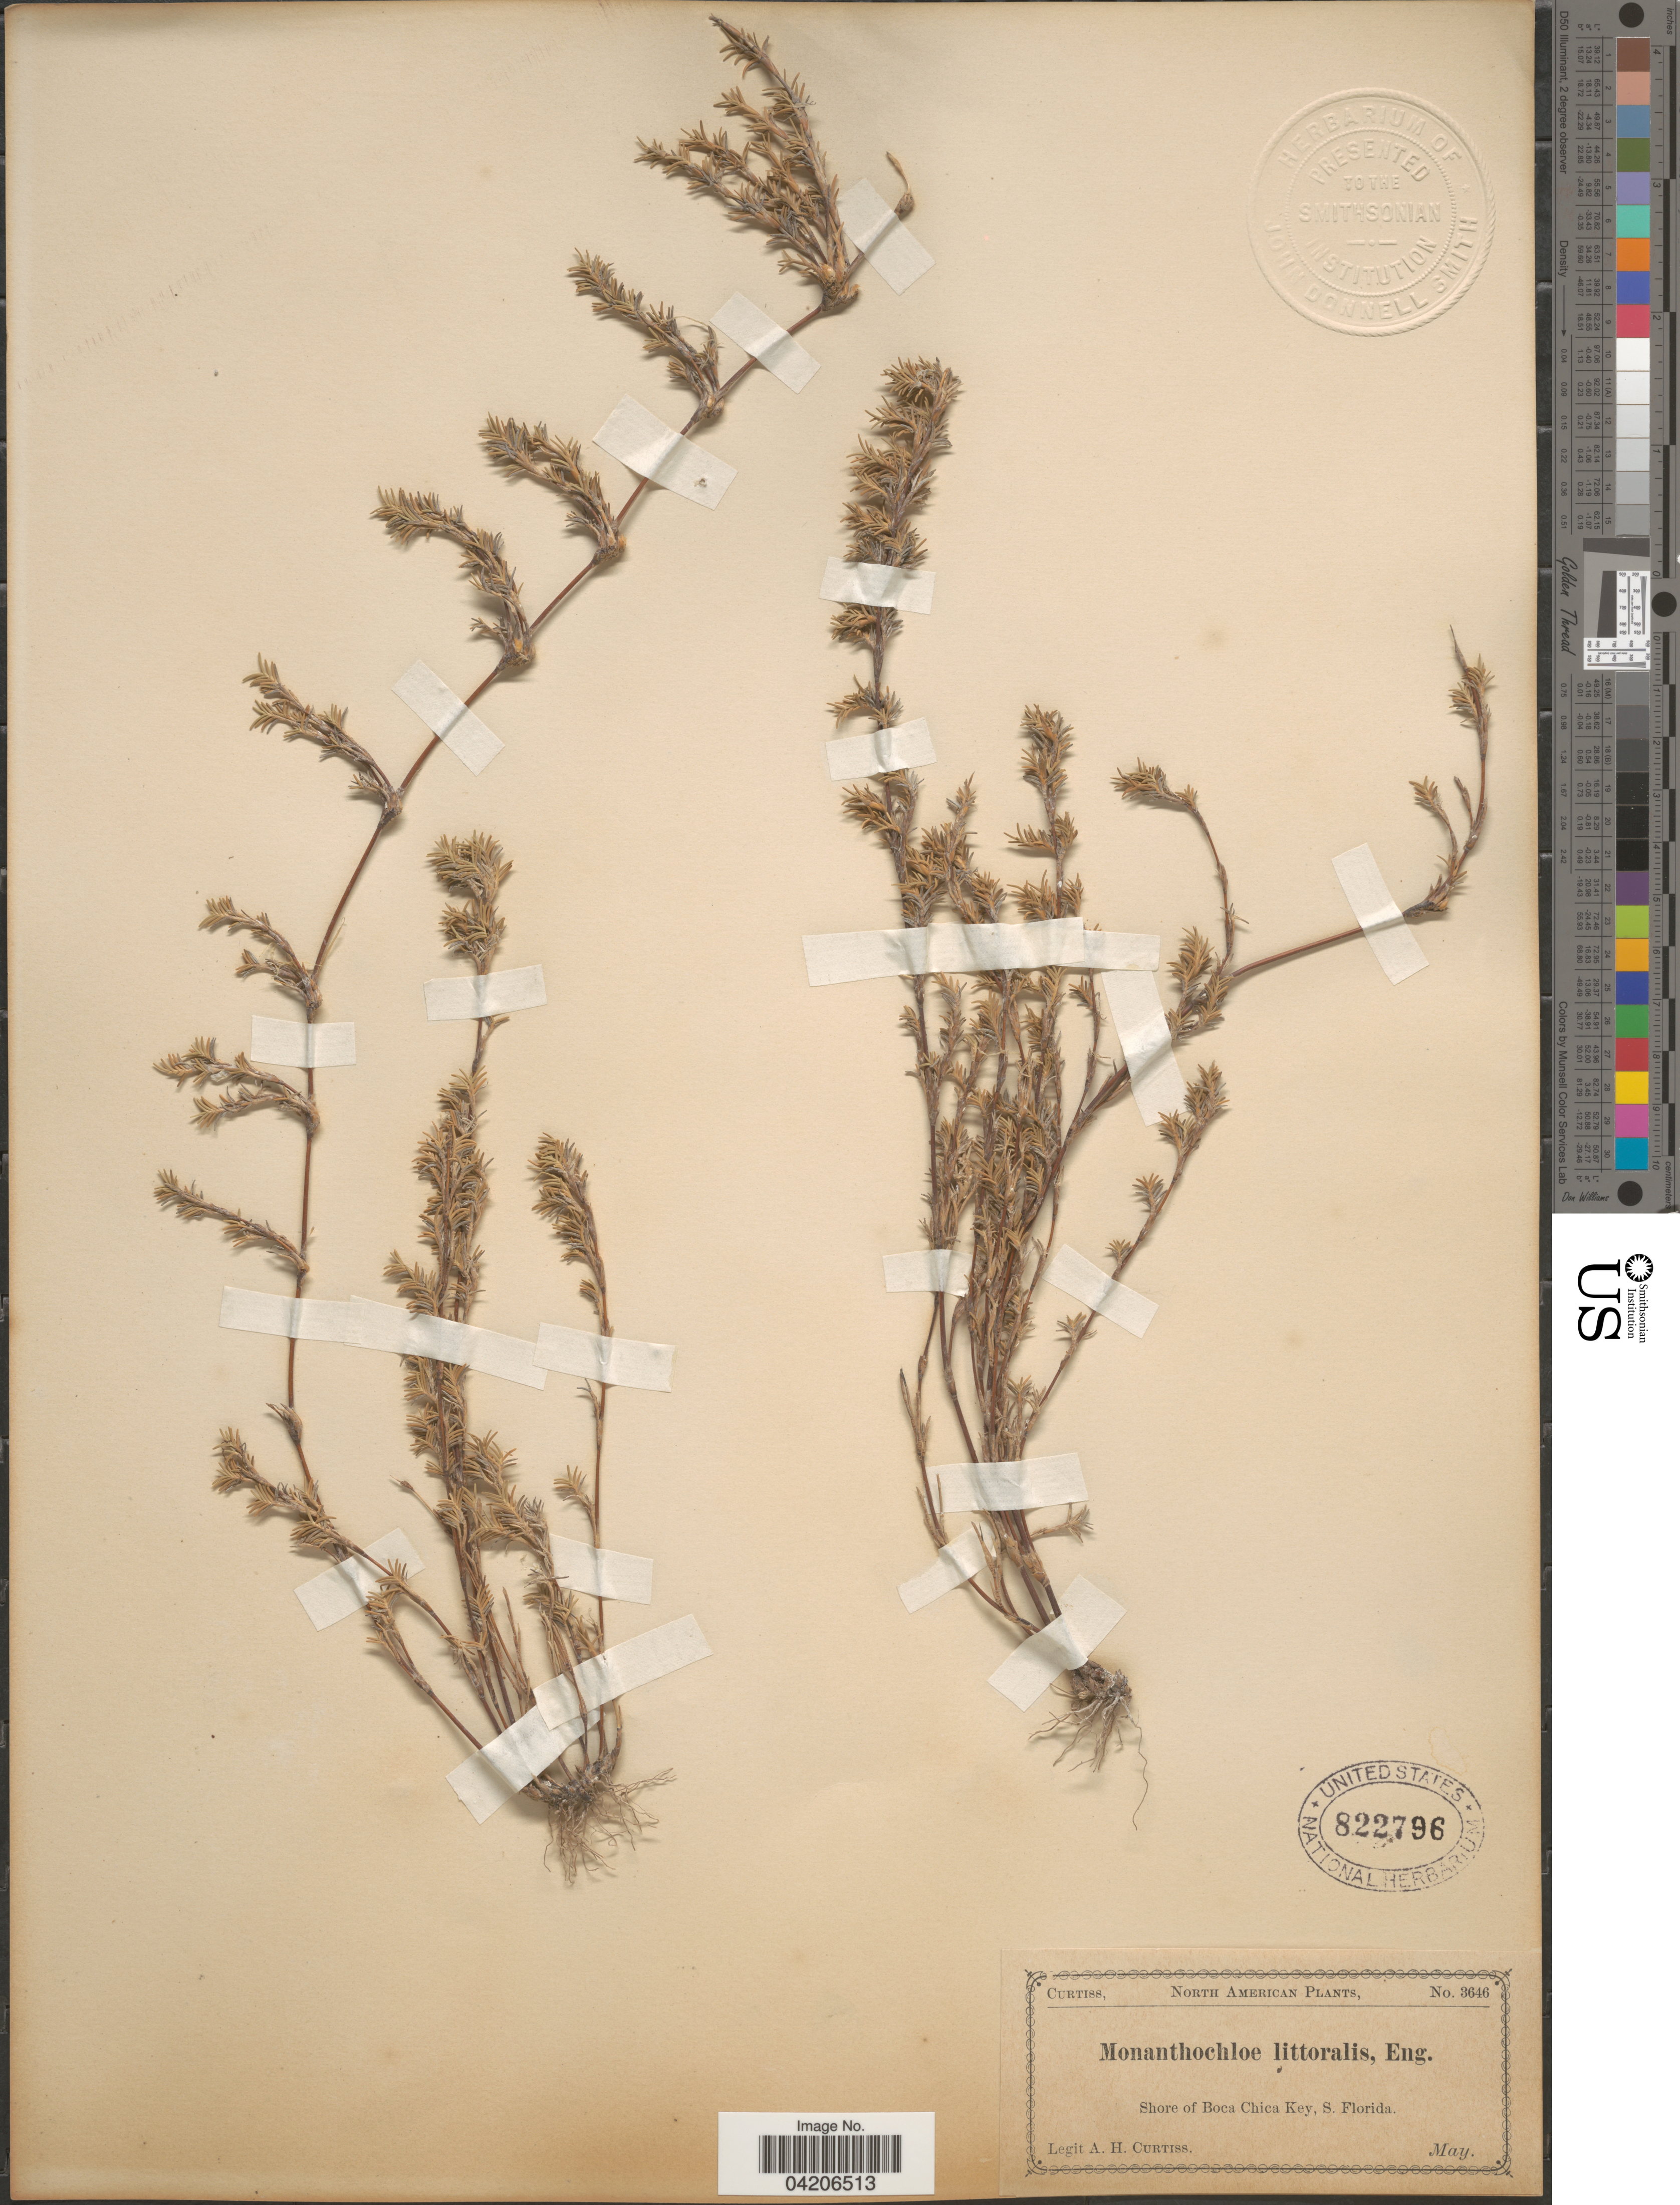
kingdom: Plantae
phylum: Tracheophyta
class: Liliopsida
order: Poales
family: Poaceae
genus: Distichlis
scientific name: Distichlis littoralis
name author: (Engelm.) H.L. Bell & Columbus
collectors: A. H. Curtiss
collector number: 3646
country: United States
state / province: Florida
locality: Shore of Boca Chica Key, S. Florida.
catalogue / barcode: US 822796